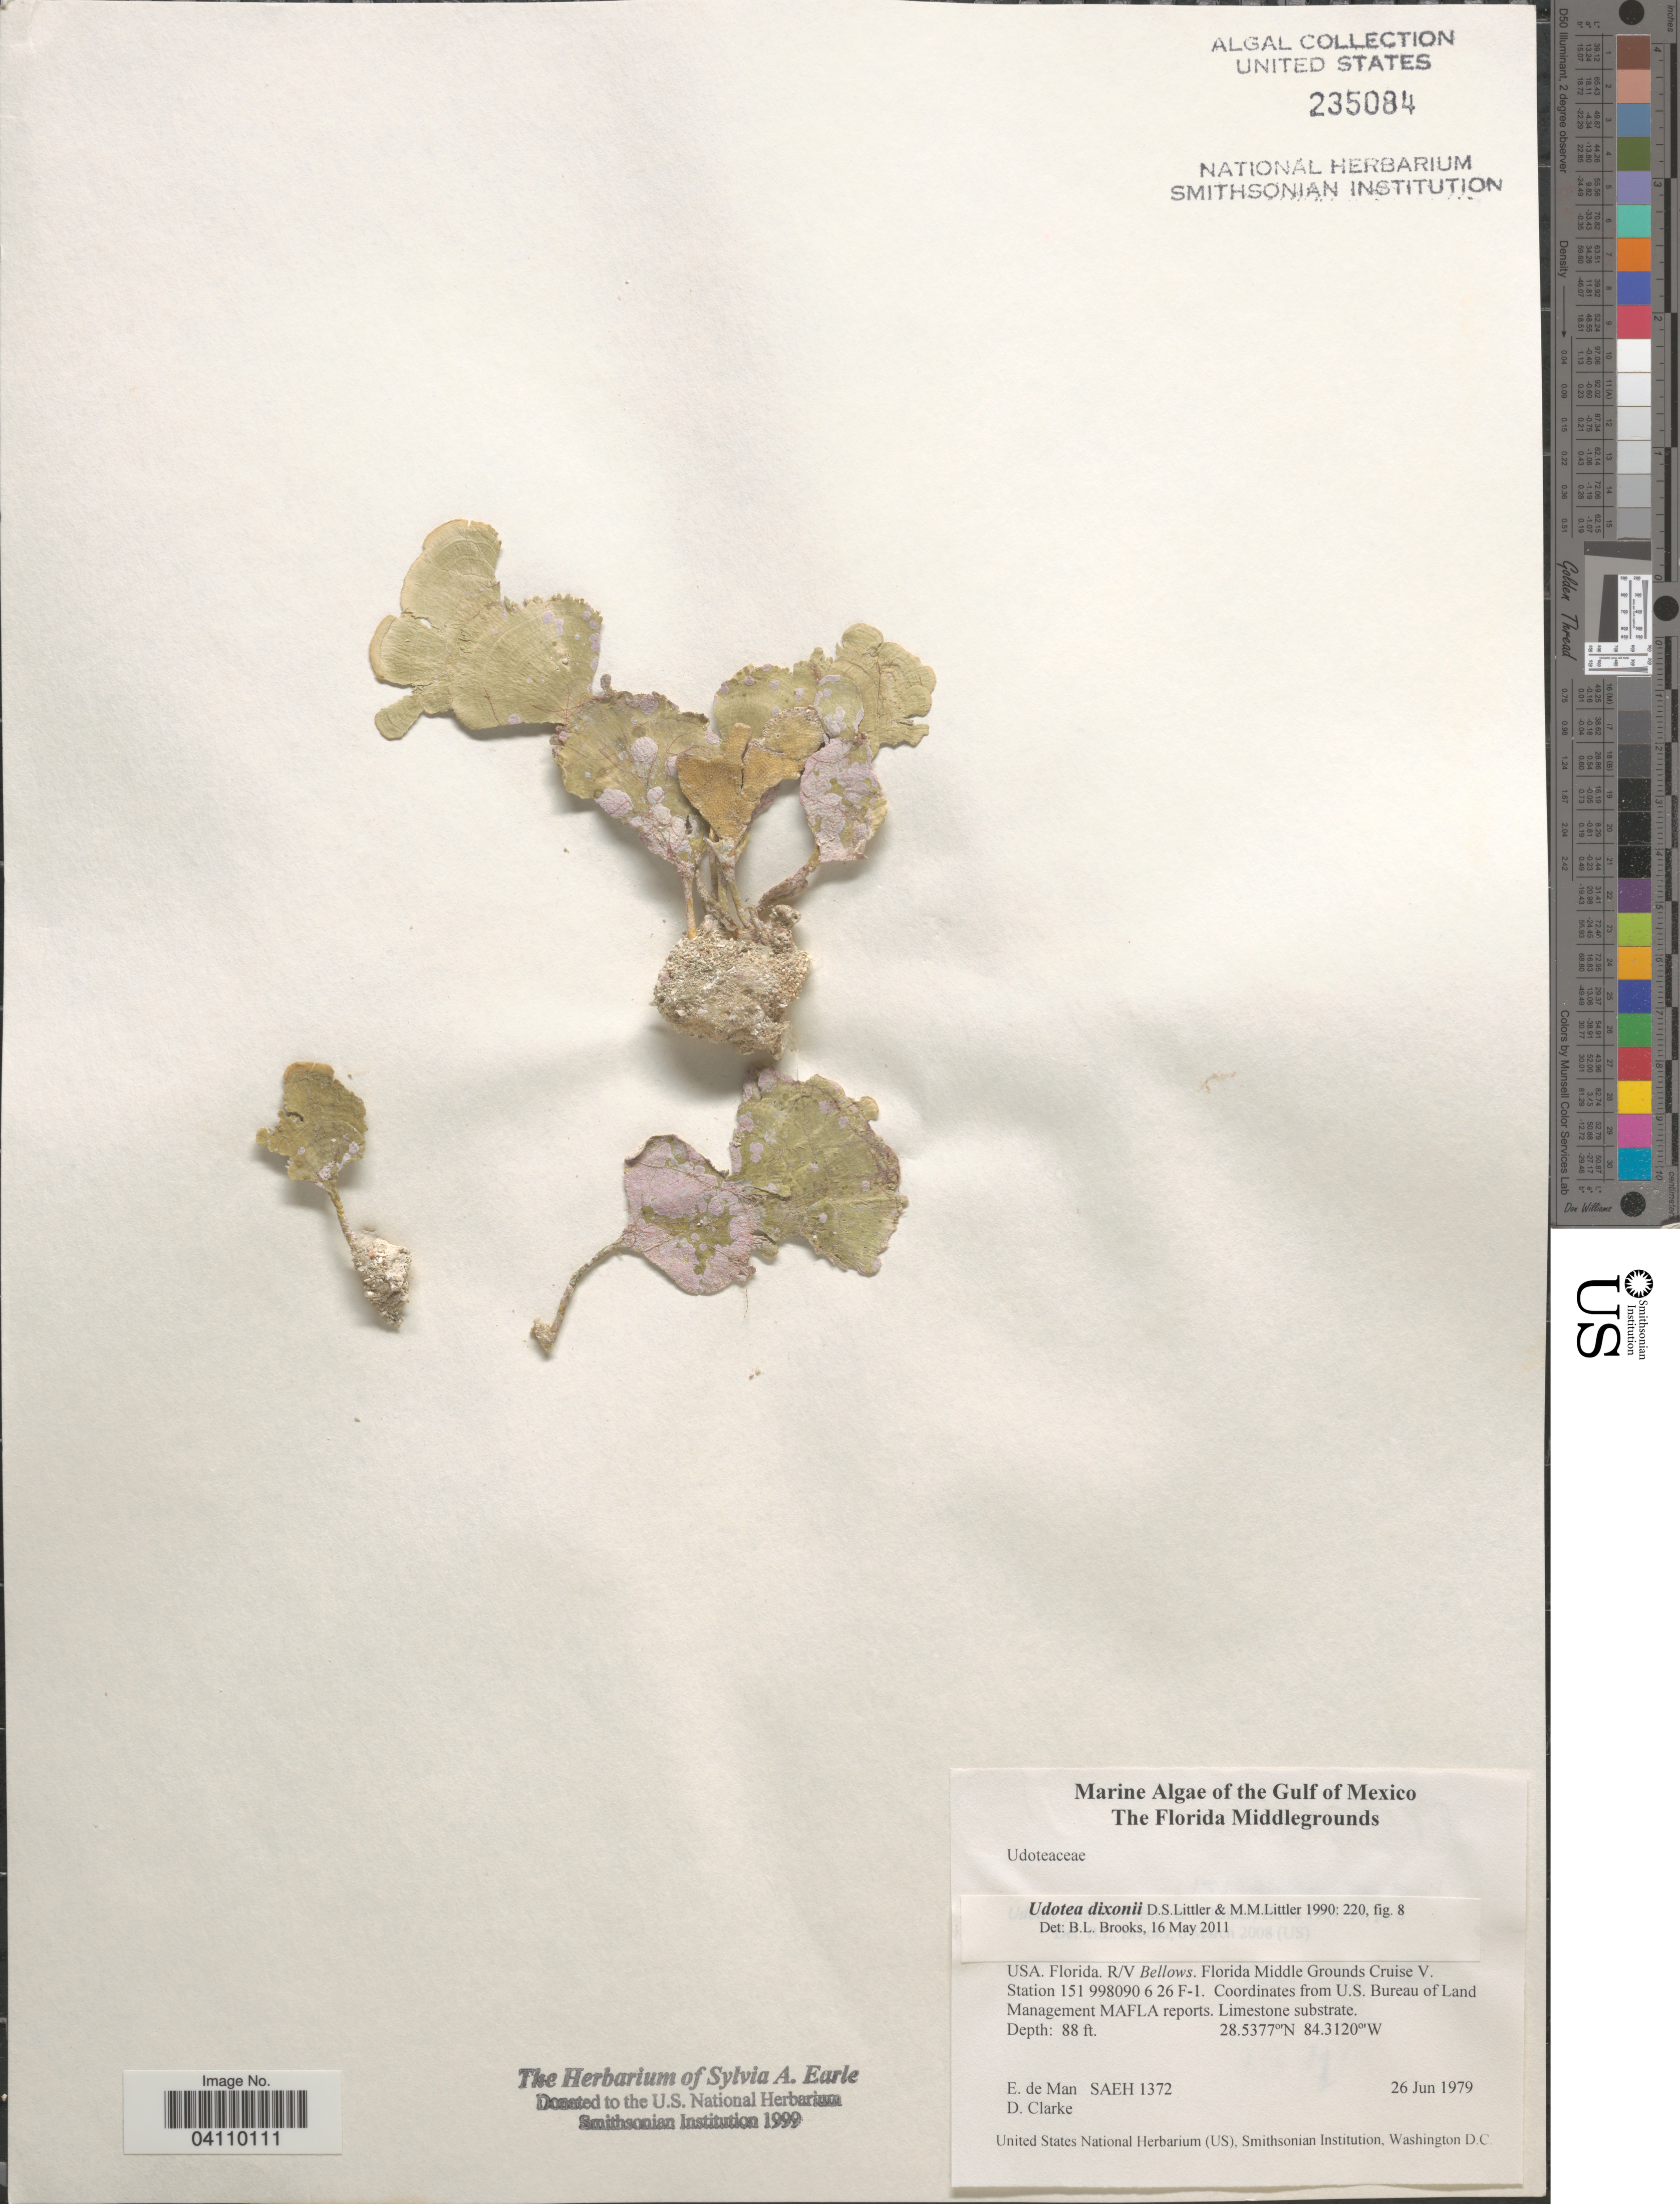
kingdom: Plantae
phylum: Chlorophyta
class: Ulvophyceae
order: Bryopsidales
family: Udoteaceae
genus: Udotea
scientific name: Udotea dixonii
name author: D.S. Littler & Littler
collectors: E. de Man & D. Clarke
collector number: SAEH1372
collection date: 1979-06-26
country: United States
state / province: Florida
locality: The Gulf of Mexico. The Florida Middlegrounds. R/V Bellows. Florida Middle Grounds Cruise V. Station 151 998090 6 26 F-1.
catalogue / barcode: US 235084